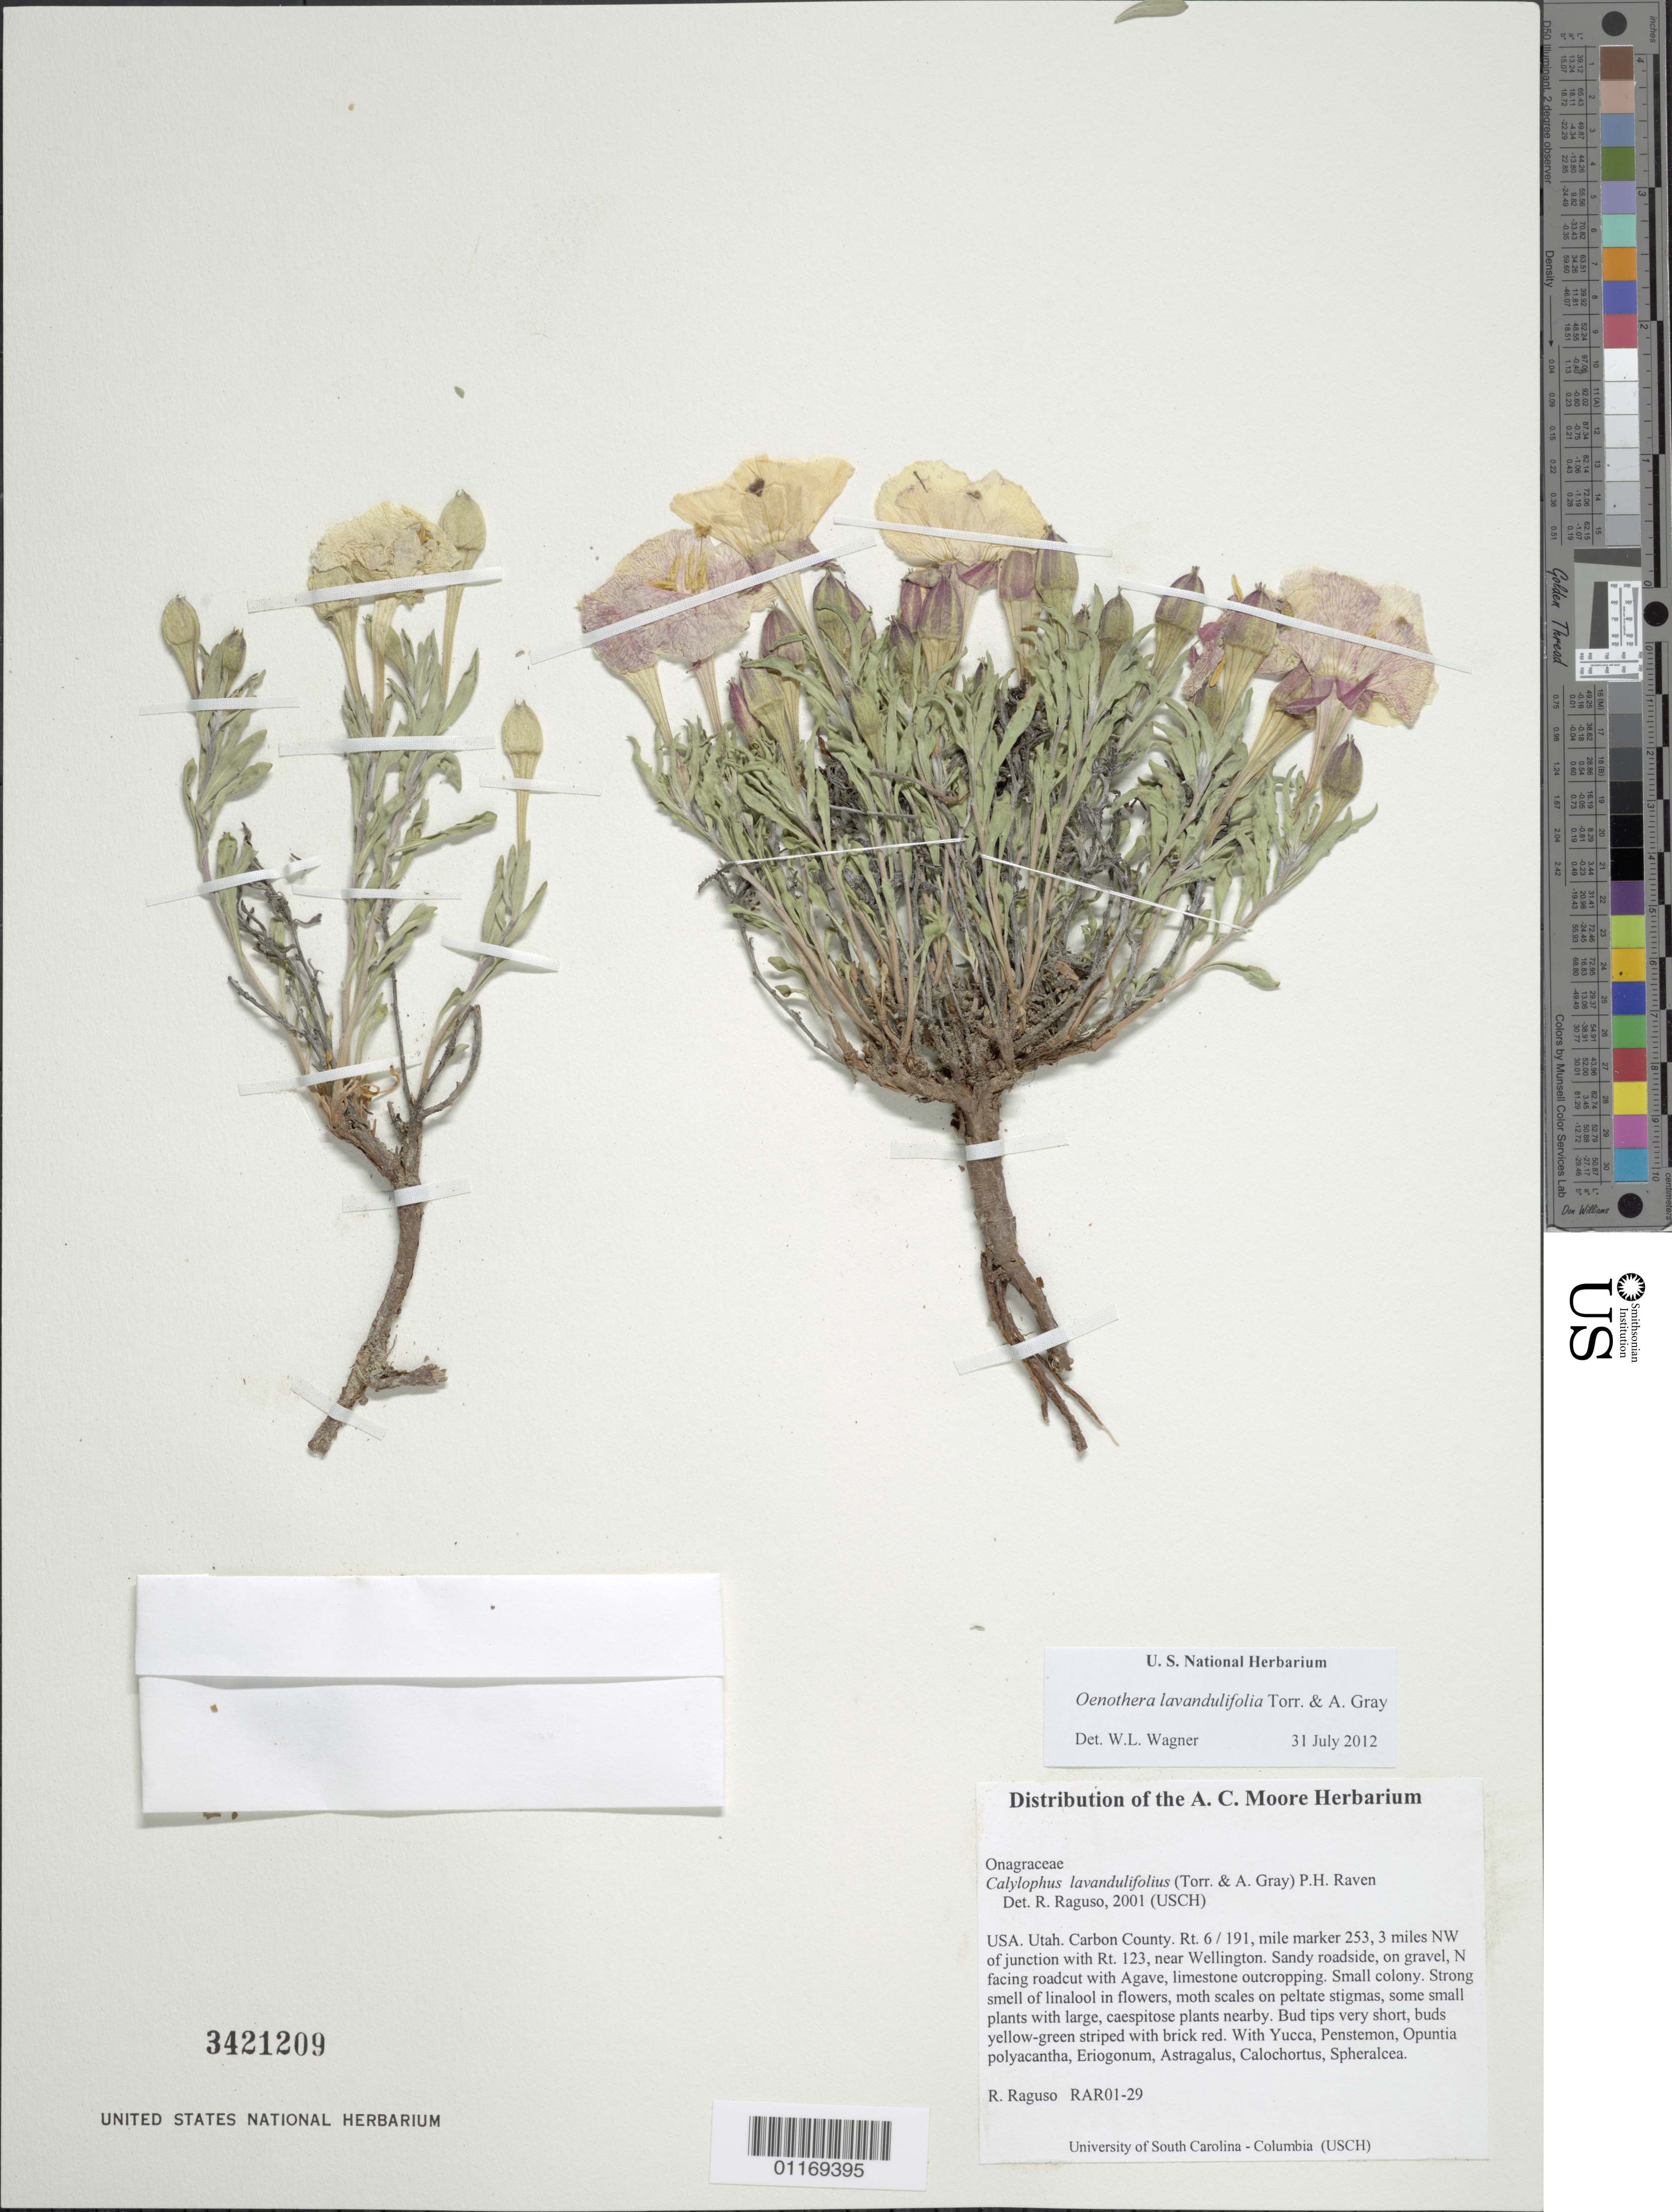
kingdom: Plantae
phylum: Tracheophyta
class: Magnoliopsida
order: Myrtales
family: Onagraceae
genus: Oenothera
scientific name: Oenothera lavandulifolia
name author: Torr. & A. Gray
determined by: Wagner, W. L., (BOT), Smithsonian Institution - National Museum of Natural History (UNITED STATES)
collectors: R. Raguso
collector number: RAR01-29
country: United States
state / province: Utah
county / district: Carbon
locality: Rt. 6 / 191, mile marker 253, 3 miles NW of junction with Rt. 123, near Wellington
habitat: Sandy roadside, on gravel, N facing roadcut with Agave, limestone outcropping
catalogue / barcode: US 3421209